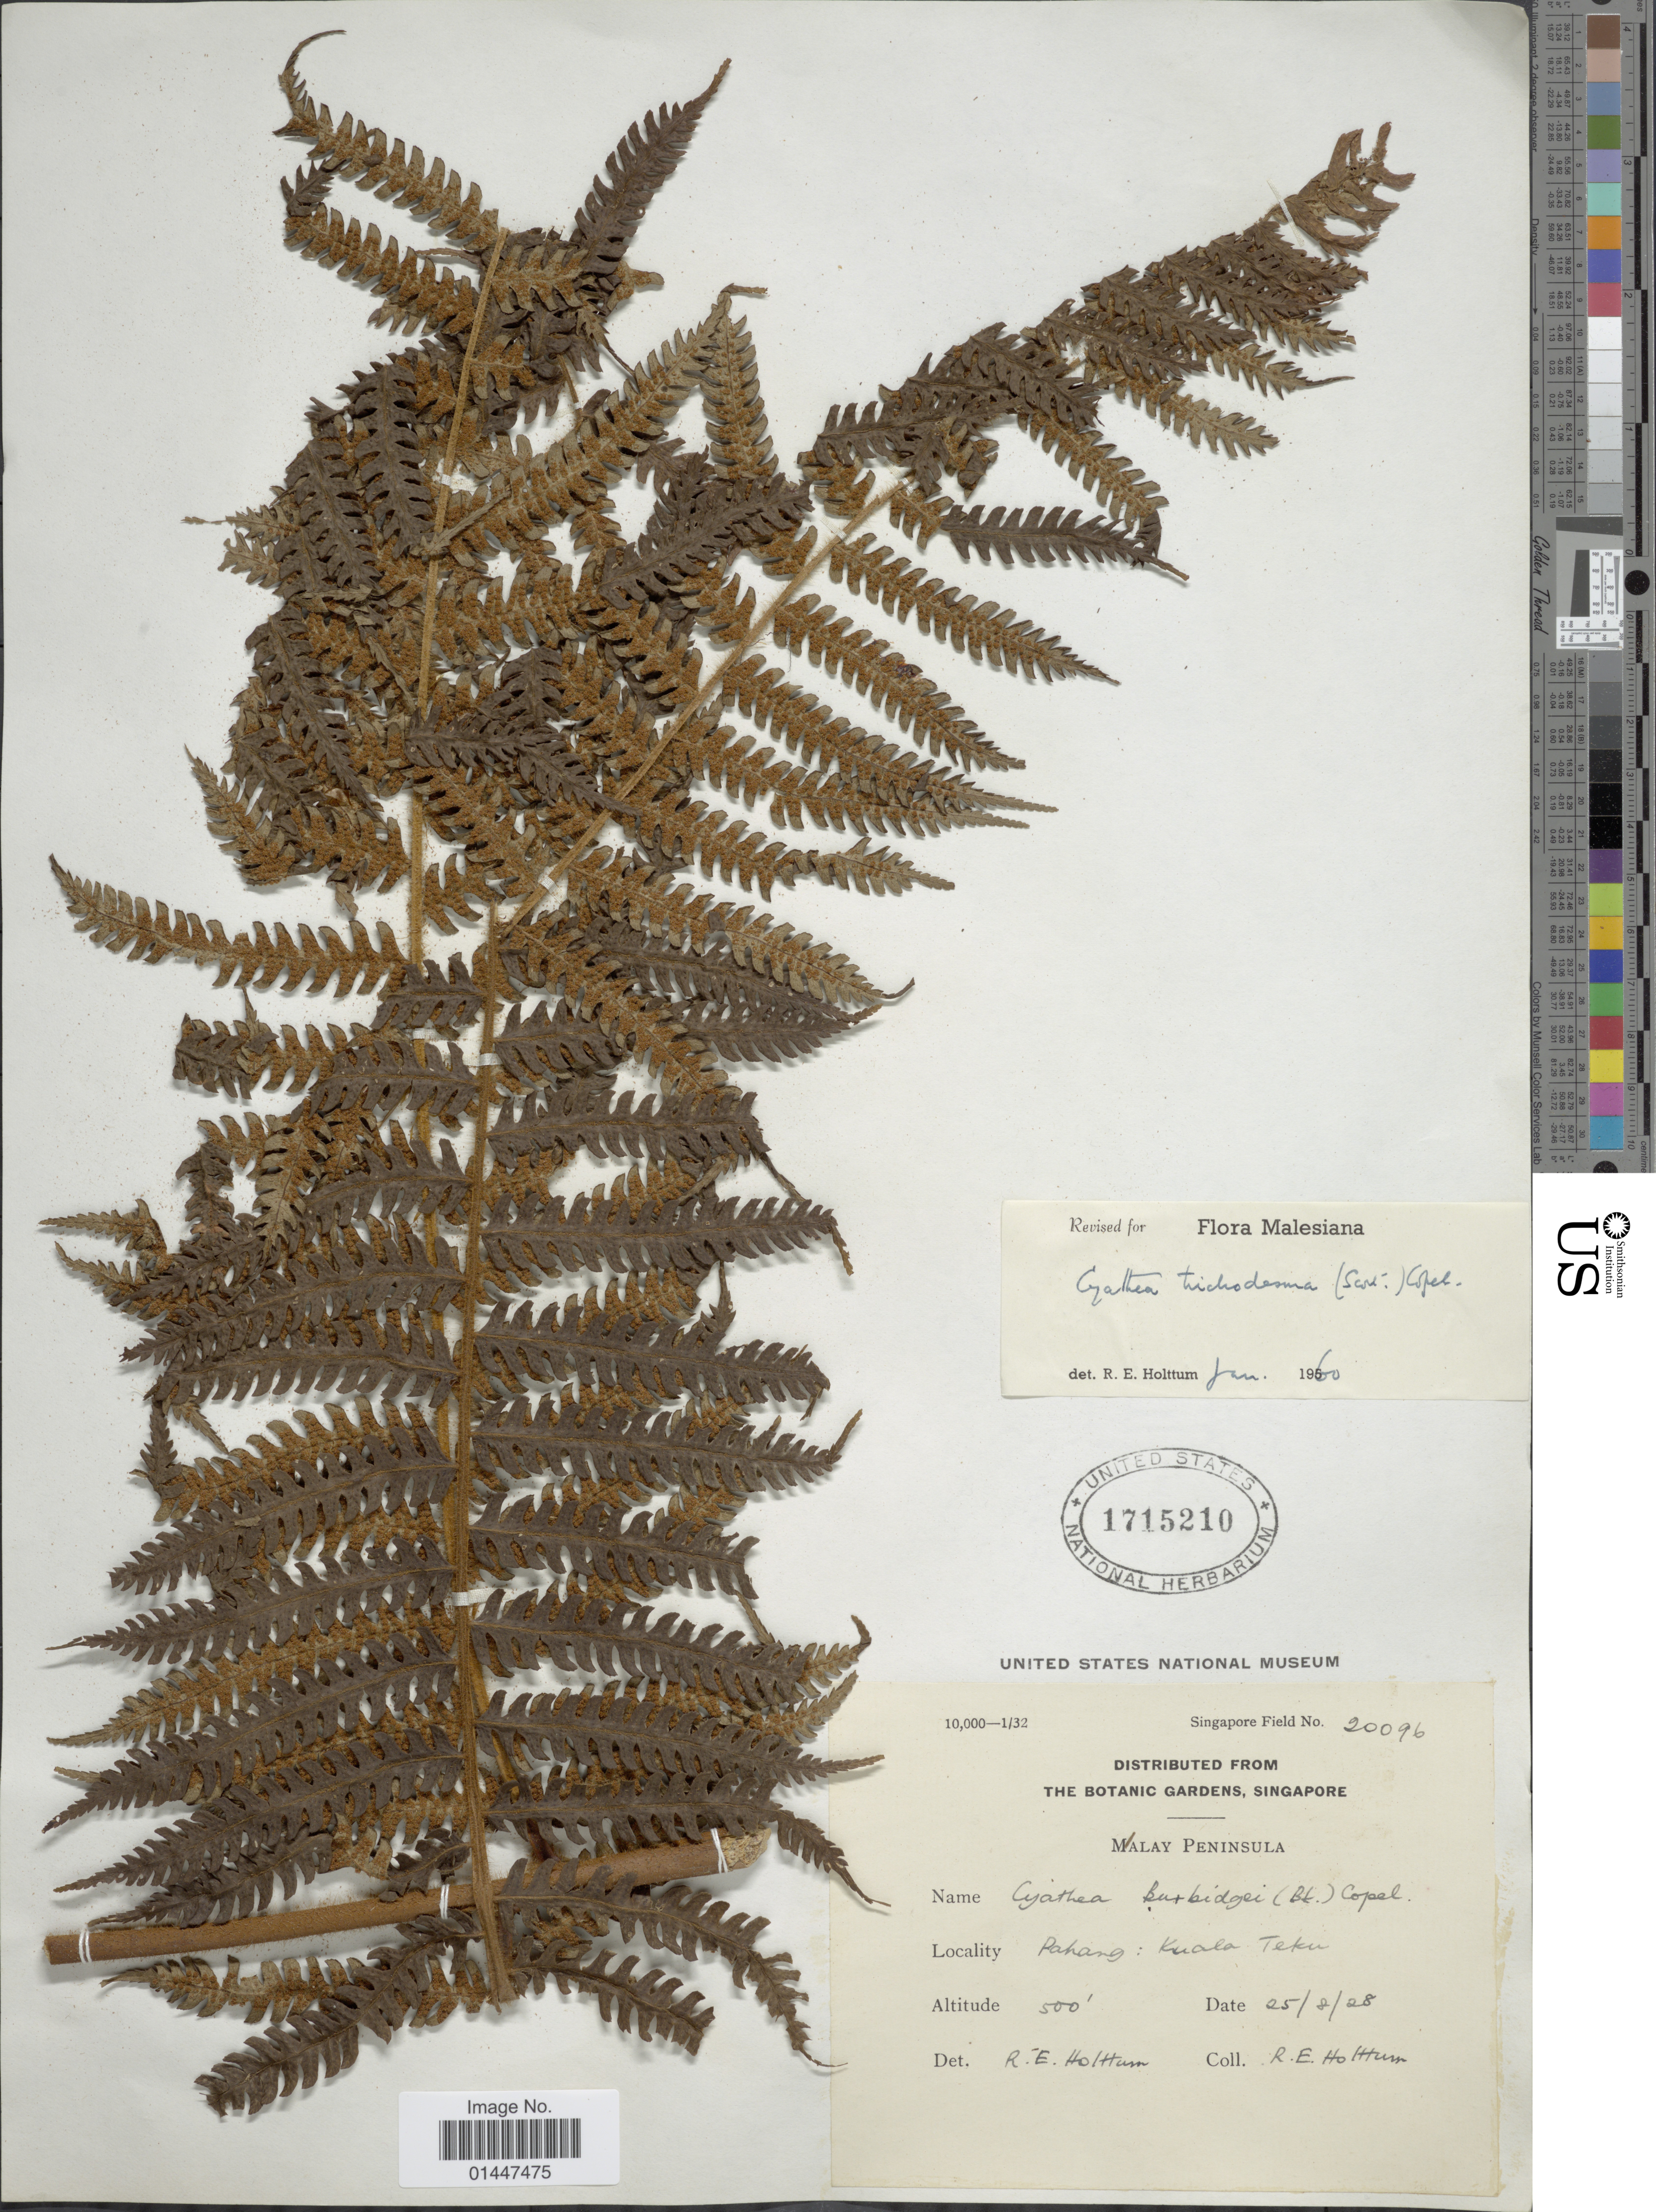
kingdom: Plantae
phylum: Tracheophyta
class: Polypodiopsida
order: Cyatheales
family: Cyatheaceae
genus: Sphaeropteris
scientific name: Sphaeropteris trichodesma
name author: (Scort. ex Bedd.) R.M. Tryon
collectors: R. E. Holttum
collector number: Singapore Field 20096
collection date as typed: Transcribed d/m/y: 25/8/28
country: Malaysia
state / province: Pahang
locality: Malay Peningsula. Kuala Teku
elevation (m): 152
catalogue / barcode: US 1715210